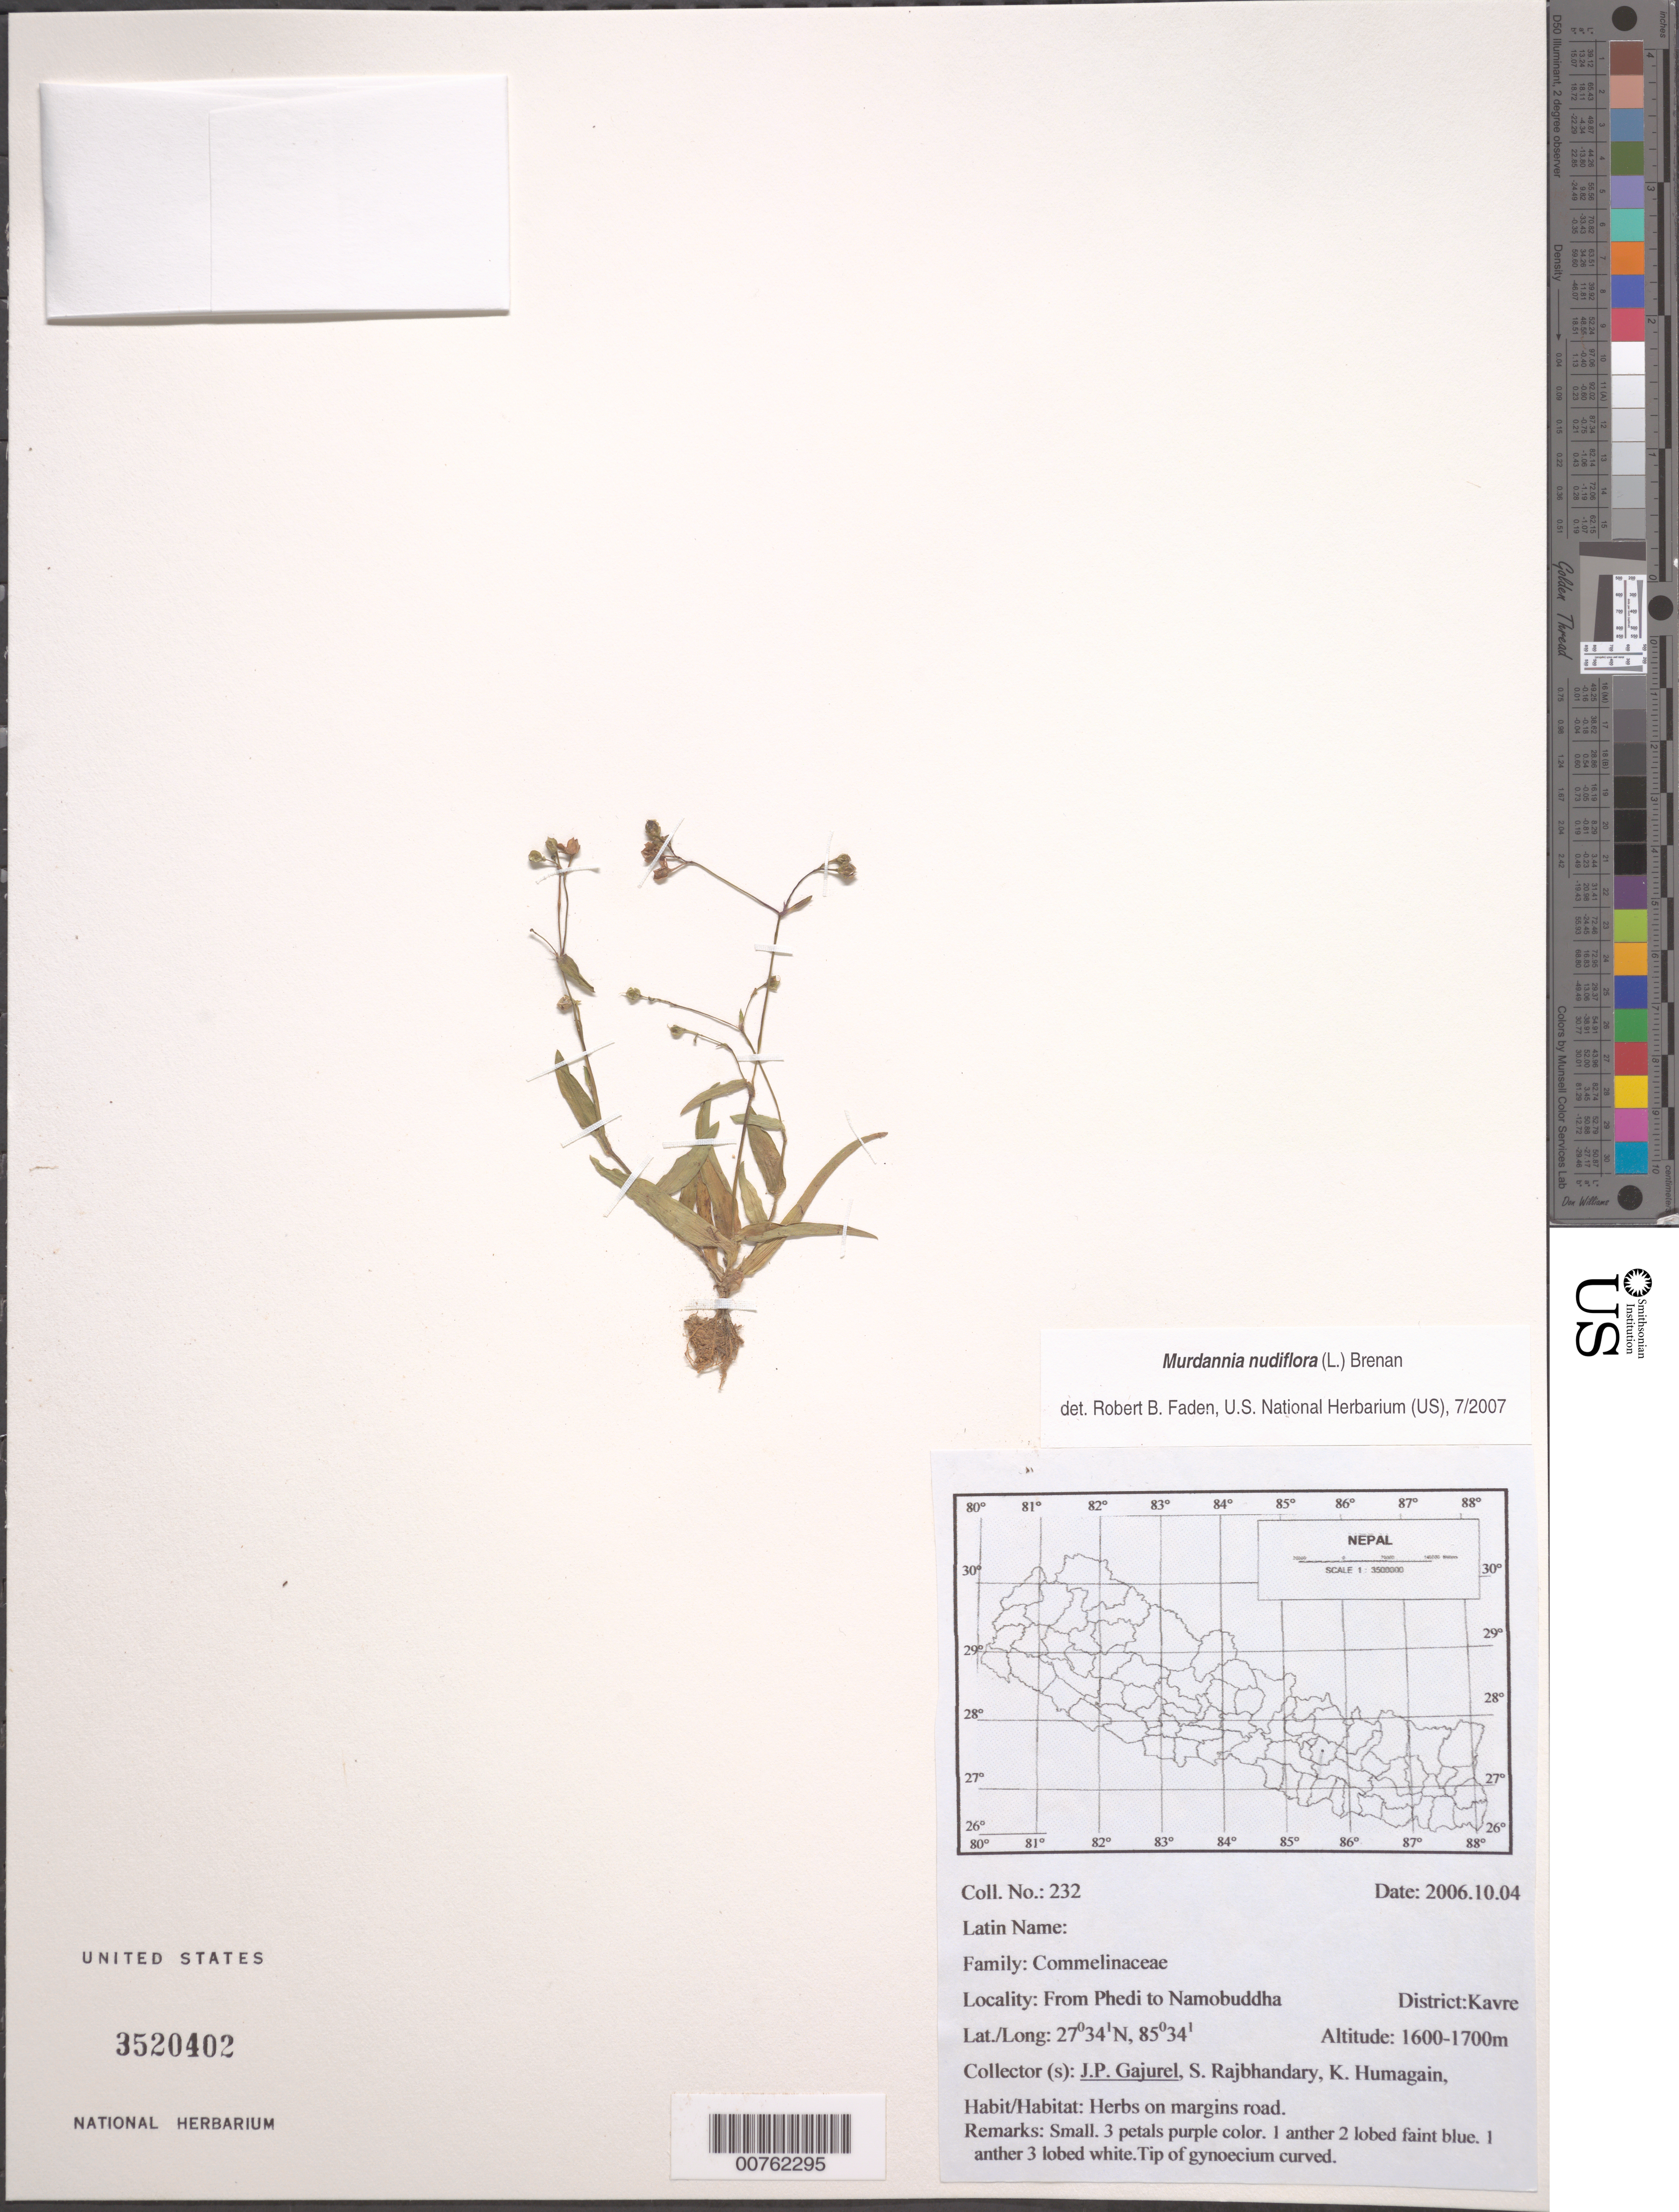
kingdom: Plantae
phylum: Tracheophyta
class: Liliopsida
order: Commelinales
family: Commelinaceae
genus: Murdannia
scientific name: Murdannia nudiflora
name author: (L.) Brenan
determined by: Faden, Robert B., (US), Smithsonian Institution - National Museum of Natural History (UNITED STATES)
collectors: J. Gajurel, S. Rajbhandary & K. Humagain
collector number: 232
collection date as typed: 04 Oct 2006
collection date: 2006-10-04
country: Nepal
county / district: Kavre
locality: From Phedi to Namobuddha.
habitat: Herbs on margins road.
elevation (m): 1600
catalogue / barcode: US 3520402